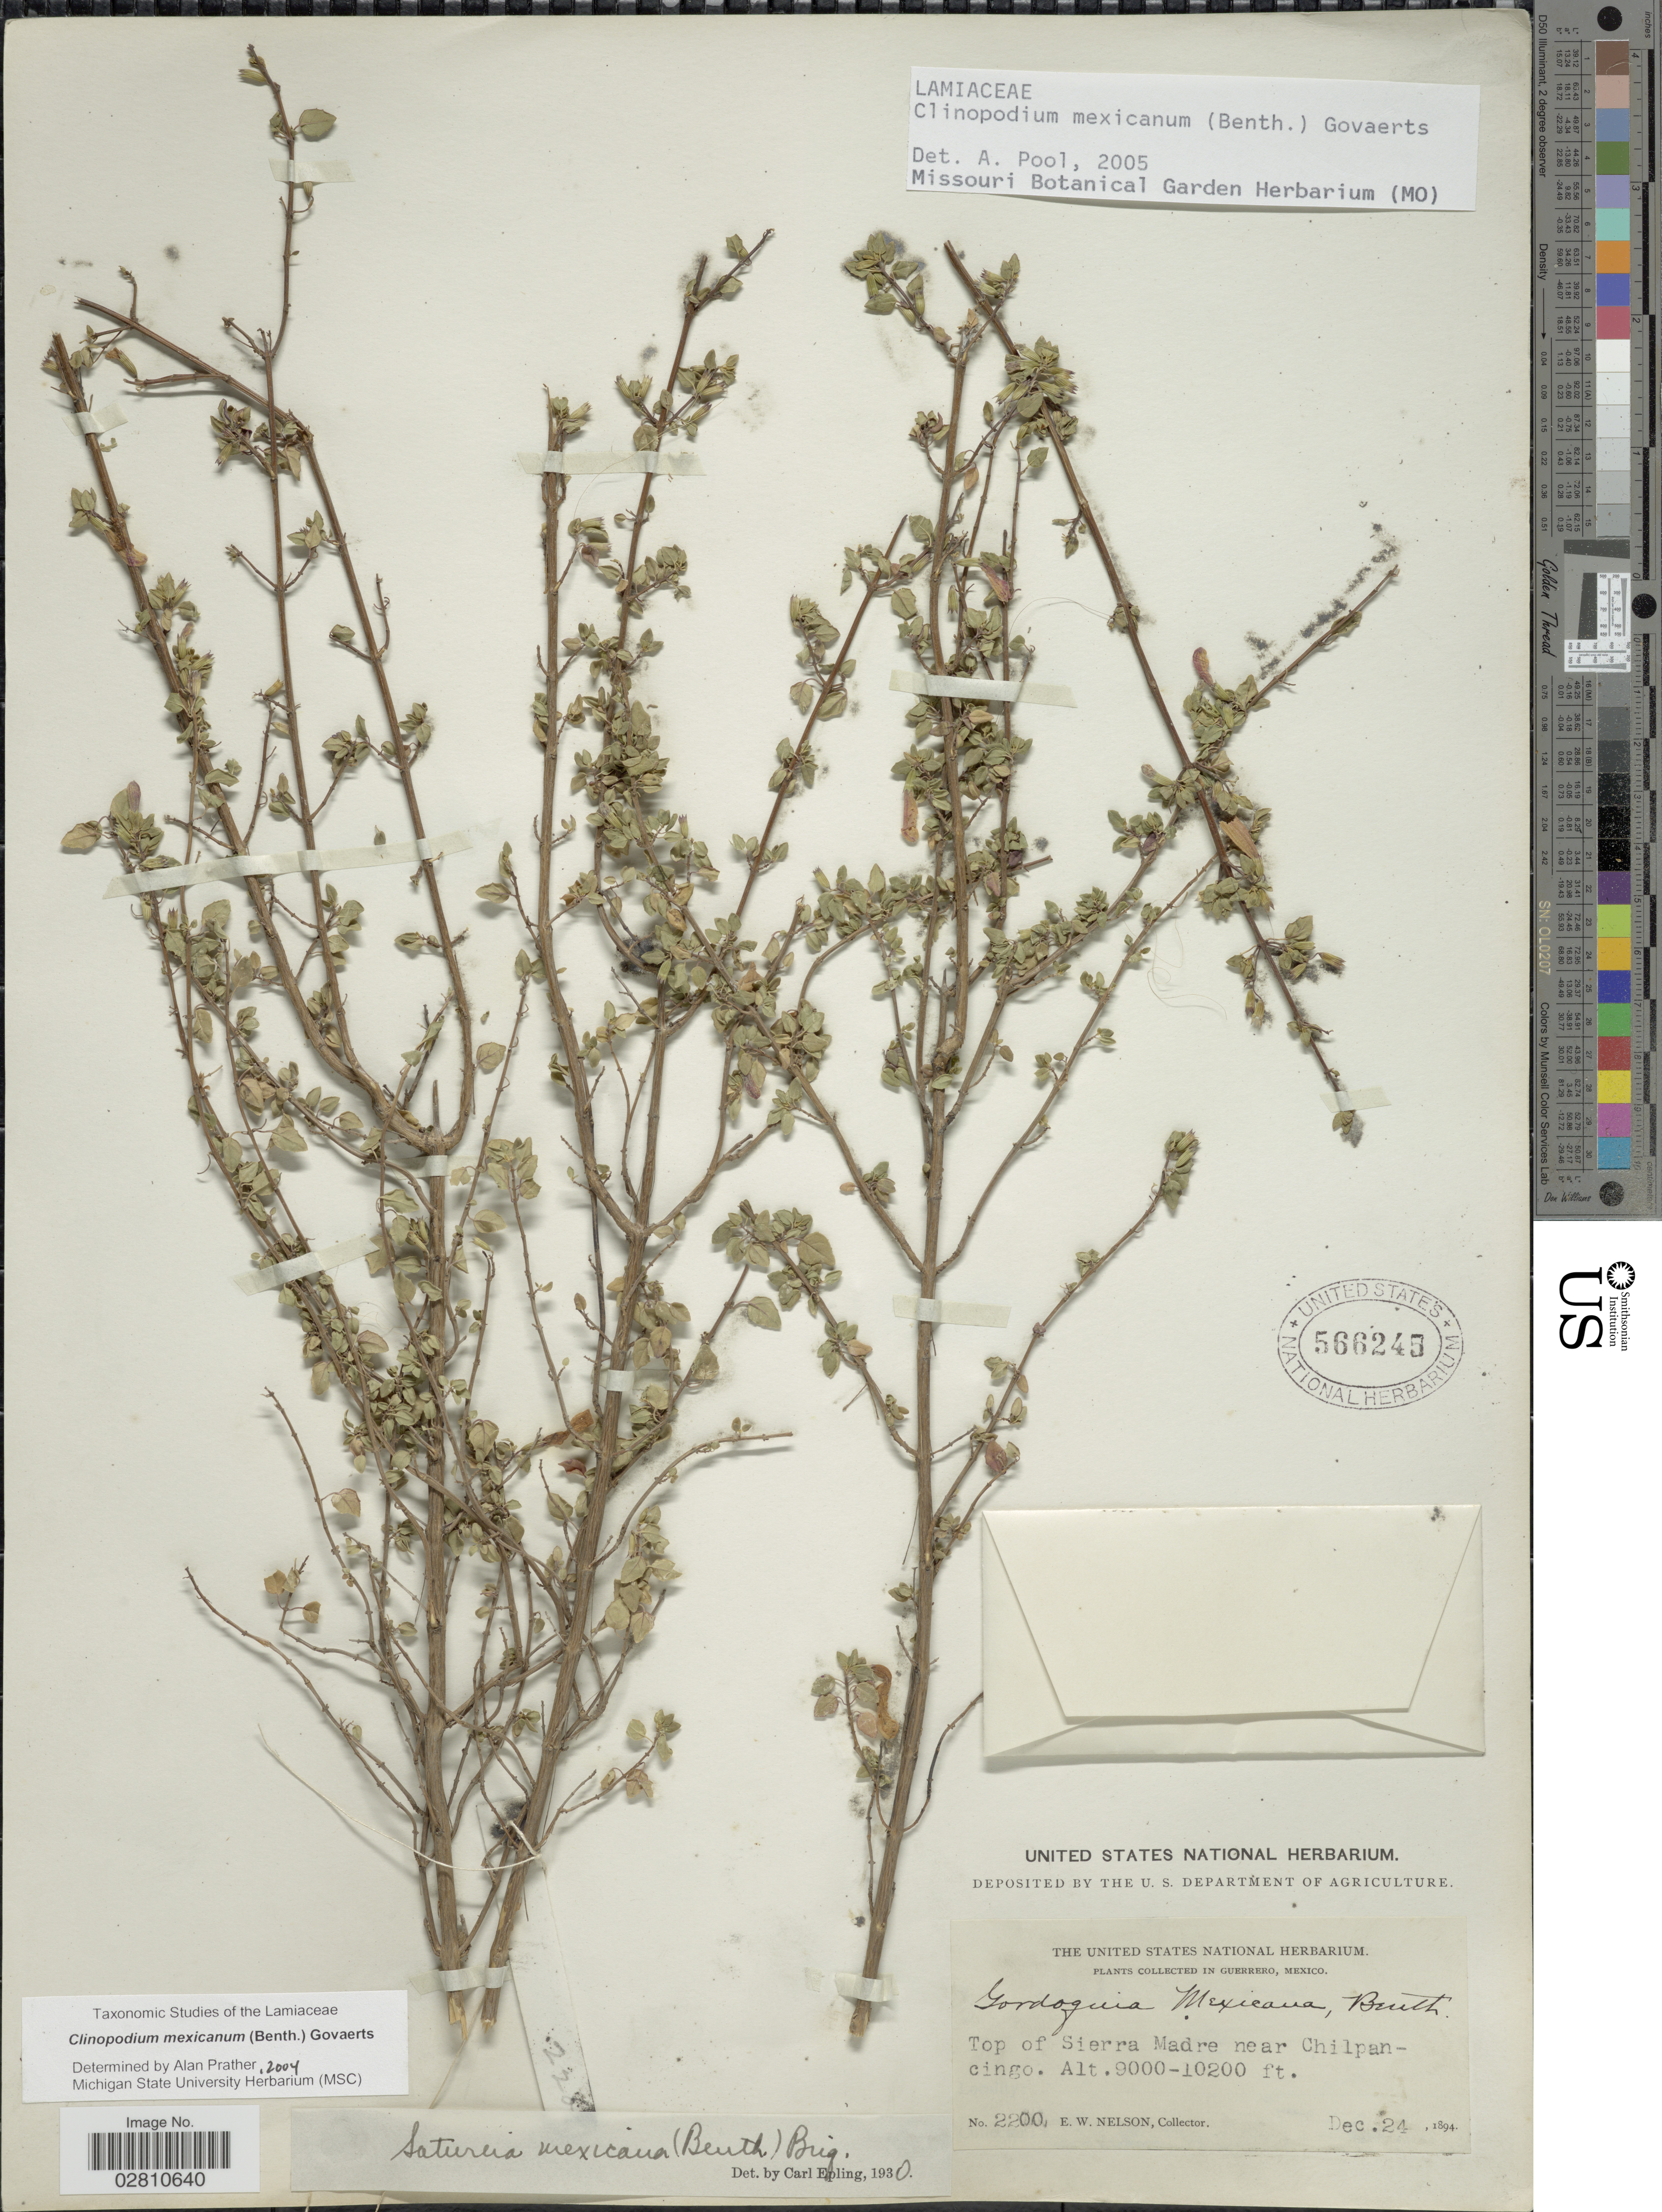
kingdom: Plantae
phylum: Tracheophyta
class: Magnoliopsida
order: Lamiales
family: Lamiaceae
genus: Clinopodium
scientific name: Clinopodium mexicanum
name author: (Benth.) Govaerts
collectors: E. W. Nelson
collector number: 2200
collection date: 1894-12-24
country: Mexico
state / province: Guerrero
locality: Top of Sierra Madre near Chilpancingo.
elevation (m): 2743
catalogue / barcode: US 566245